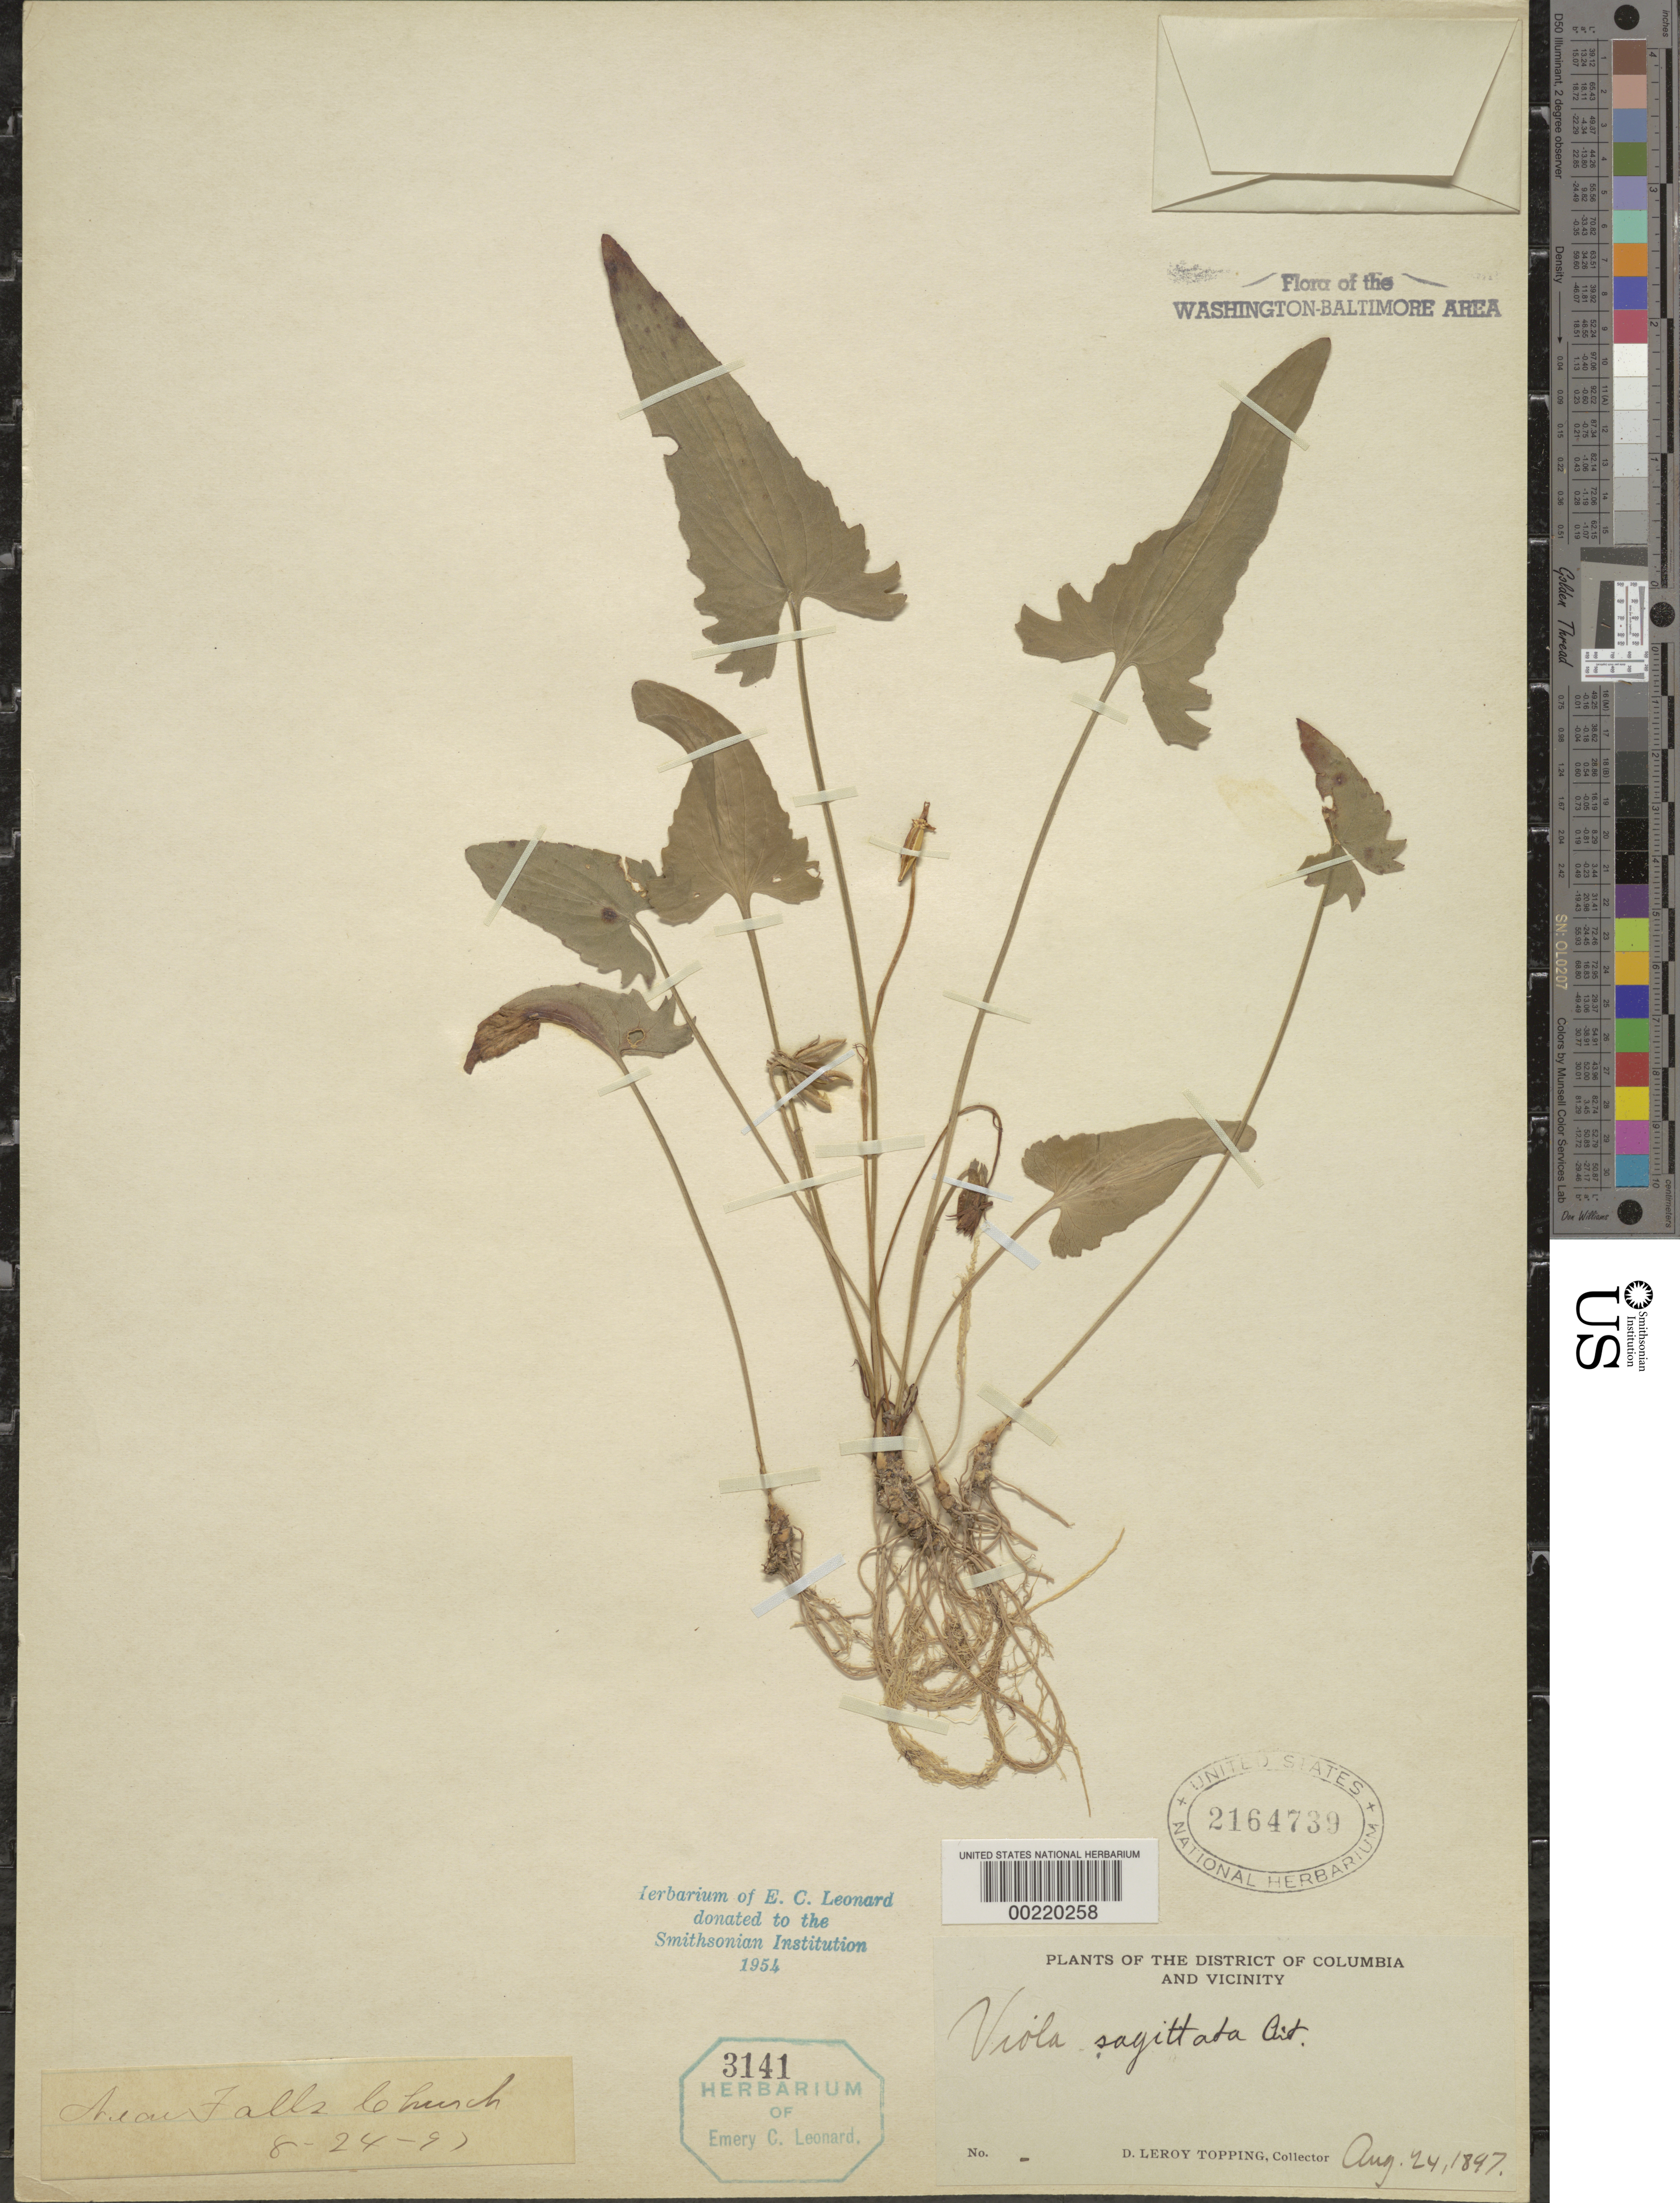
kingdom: Plantae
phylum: Tracheophyta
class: Magnoliopsida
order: Malpighiales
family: Violaceae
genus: Viola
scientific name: Viola sagittata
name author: Aiton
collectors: D. L. Topping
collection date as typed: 24 Aug 1897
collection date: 1897-08-24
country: United States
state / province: Virginia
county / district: City of Falls Church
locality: Falls Church vicinity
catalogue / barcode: US 2164739